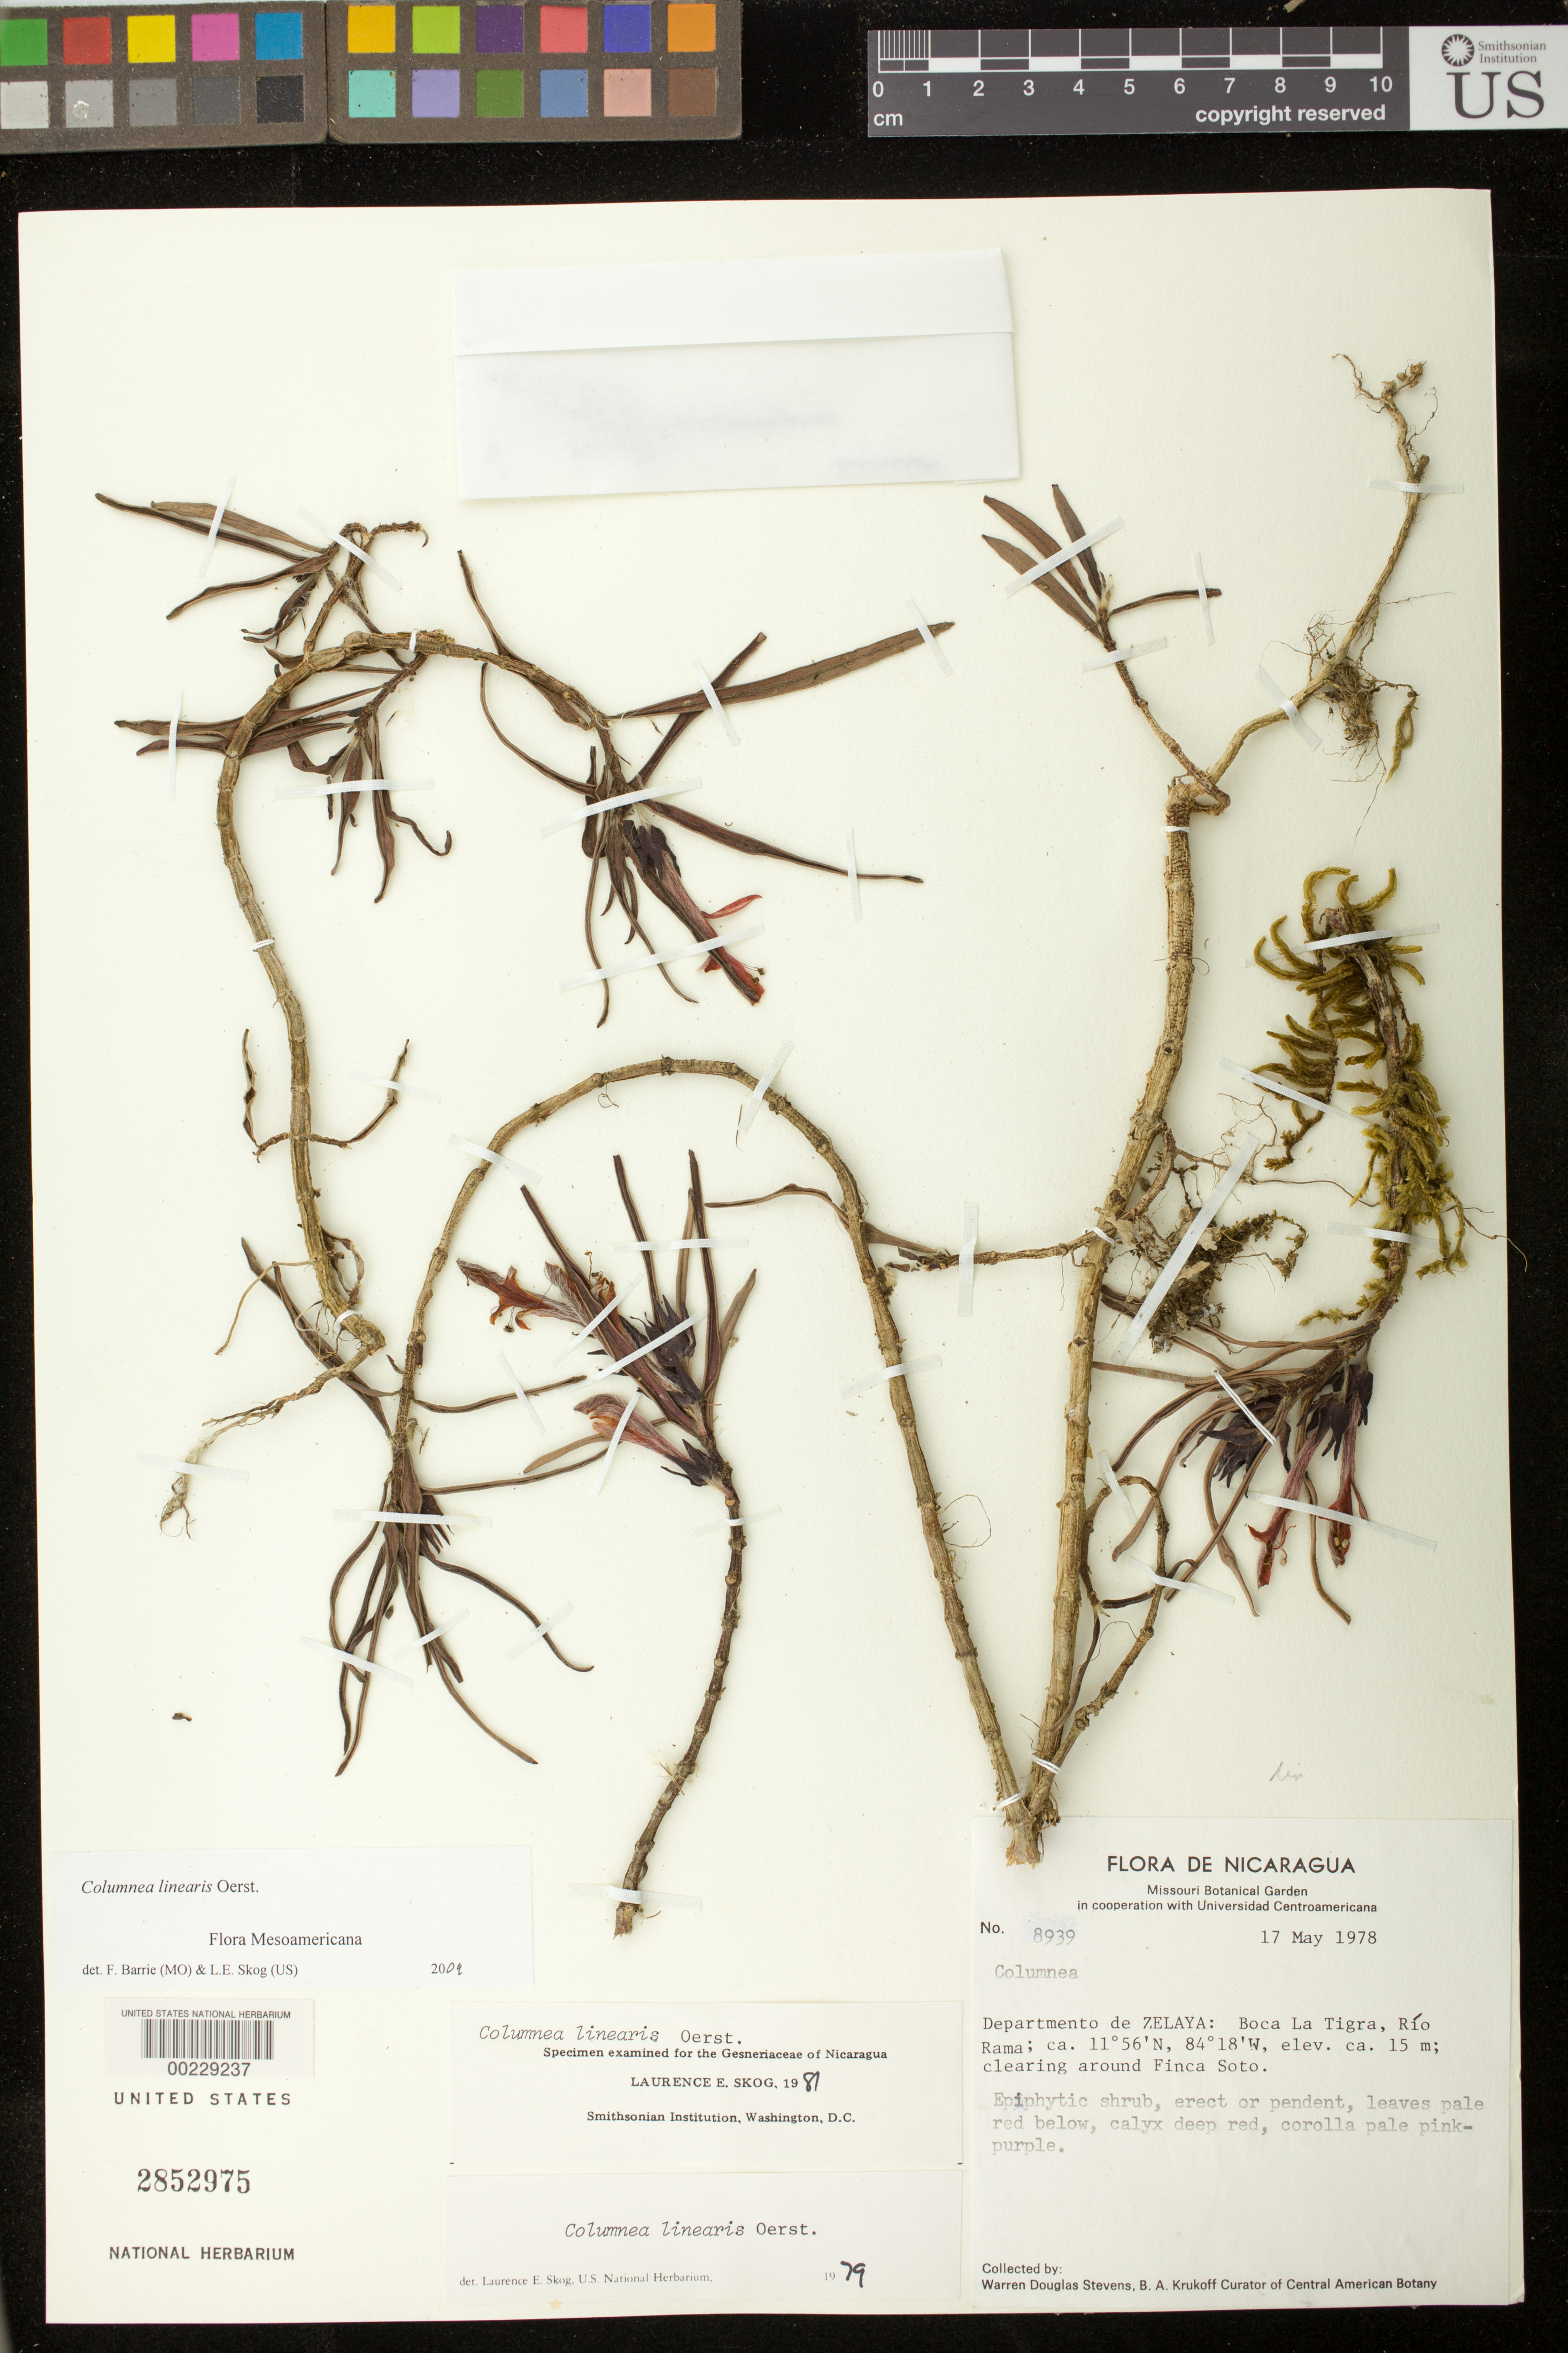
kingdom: Plantae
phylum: Tracheophyta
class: Magnoliopsida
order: Lamiales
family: Gesneriaceae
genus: Columnea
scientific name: Columnea linearis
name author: Oerst.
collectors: W. D. Stevens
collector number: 8939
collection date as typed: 17 May 1978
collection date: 1978-05-17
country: Nicaragua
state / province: Atlántico Sur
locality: Boca La Tigra, Rio Rama, clearing around Finca Soto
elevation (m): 15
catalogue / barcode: US 2852975